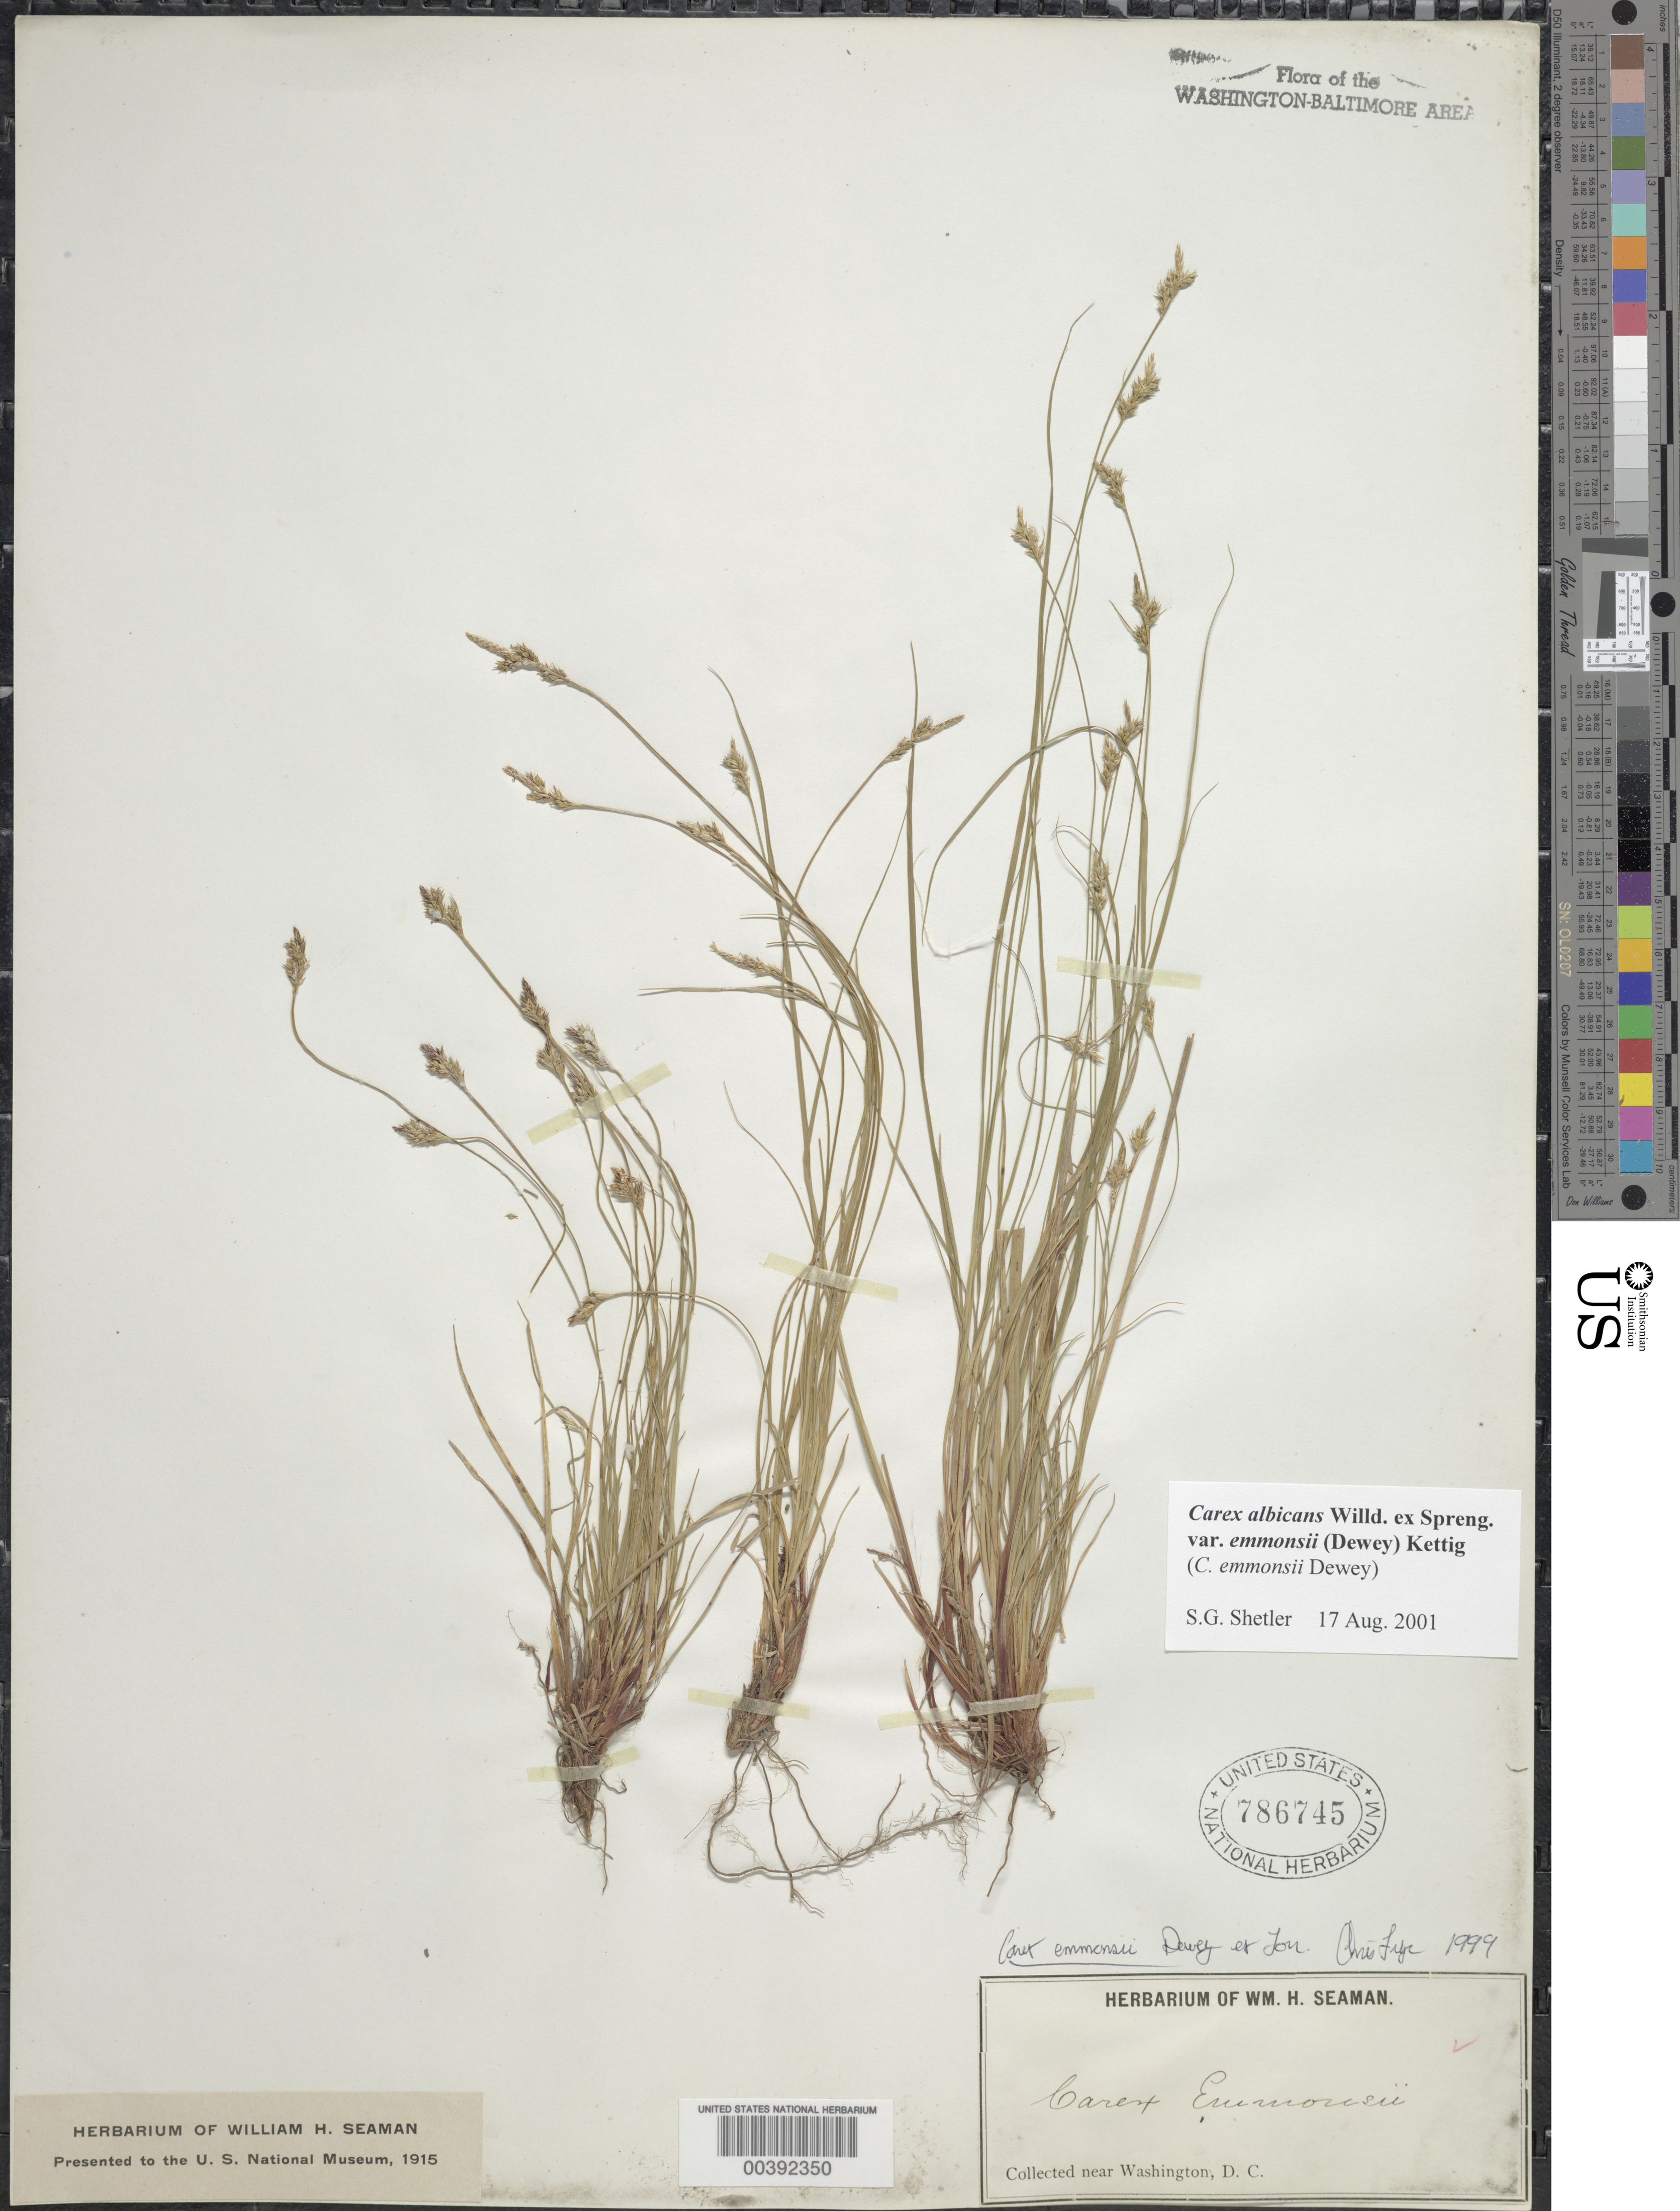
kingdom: Plantae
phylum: Tracheophyta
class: Liliopsida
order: Poales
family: Cyperaceae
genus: Carex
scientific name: Carex emmonsii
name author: Dewey ex Torr.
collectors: W. Seaman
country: United States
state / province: District of Columbia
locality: Washington DC Area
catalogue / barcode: US 786745